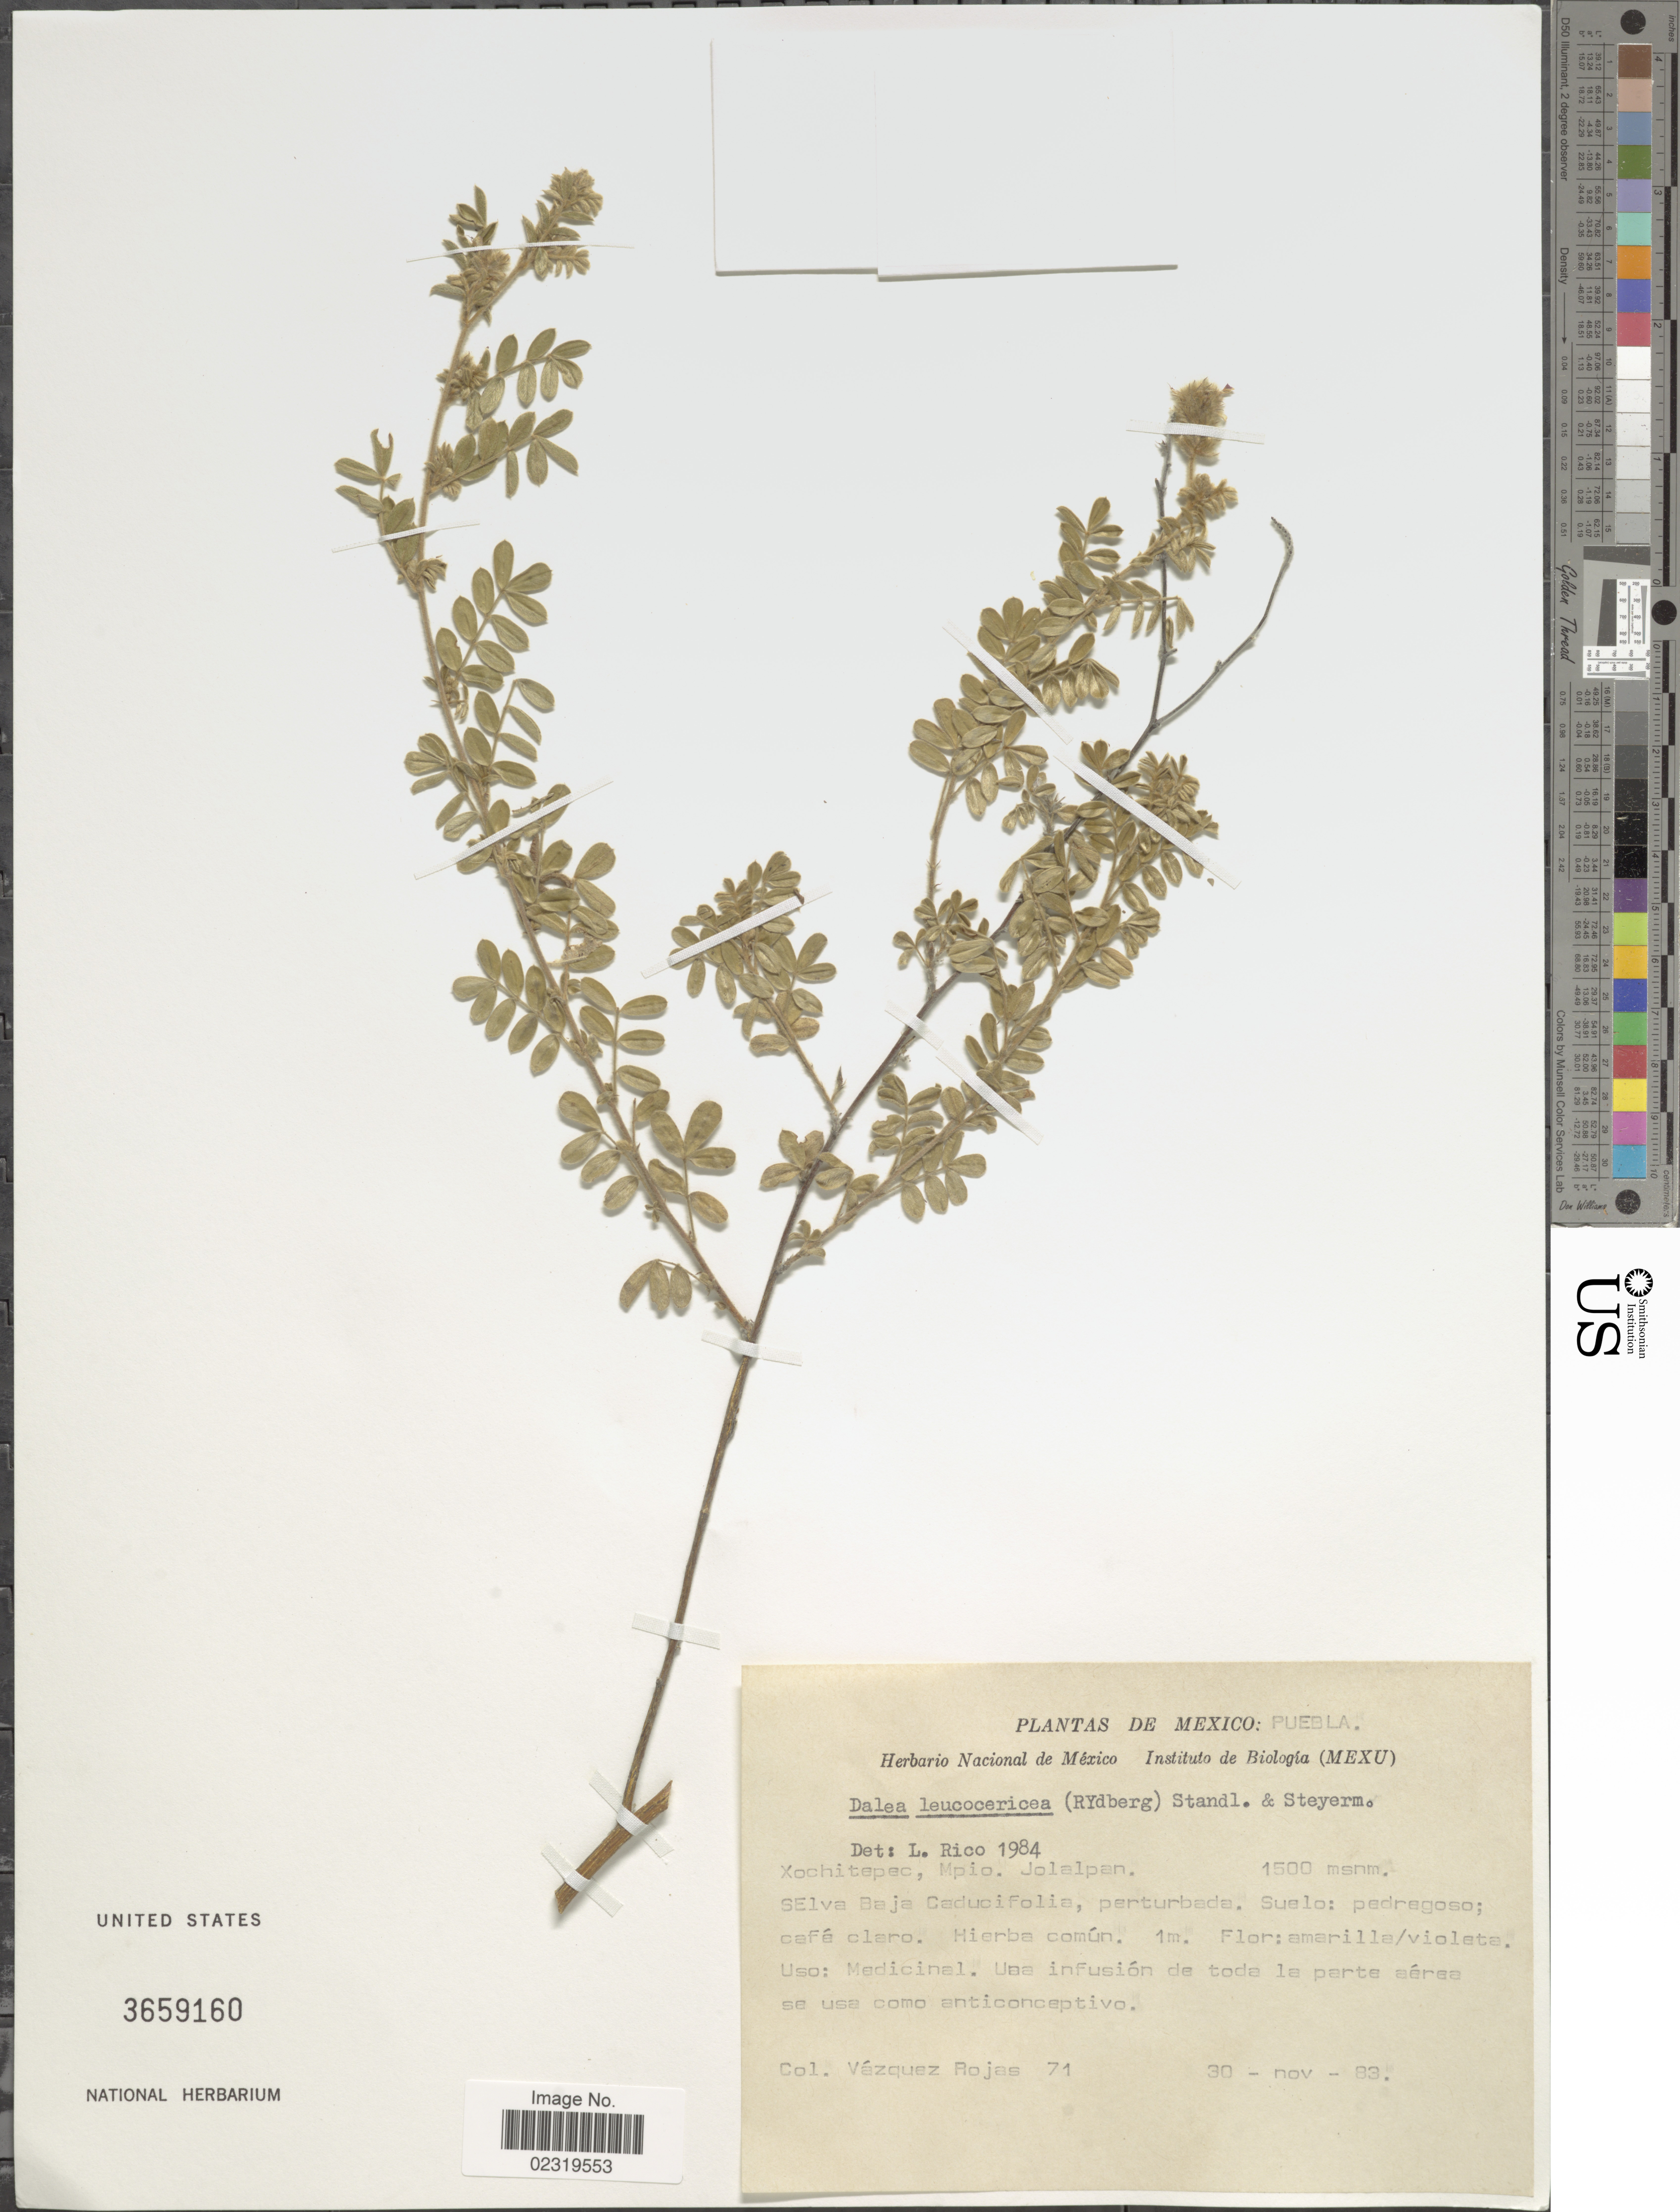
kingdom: Plantae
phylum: Tracheophyta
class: Magnoliopsida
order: Fabales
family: Fabaceae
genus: Dalea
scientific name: Dalea leucosericea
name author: (Rydb.) Standl. & Steyerm.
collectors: V. Rojas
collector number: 71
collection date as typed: Transcribed d/m/y: 30/11/83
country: Mexico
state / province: Puebla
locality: Xochitepec, Mpio Jolalpan, Selva Baja Ceducifolia, perturbada. Suelo: pedregoso café claro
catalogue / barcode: US 3659160